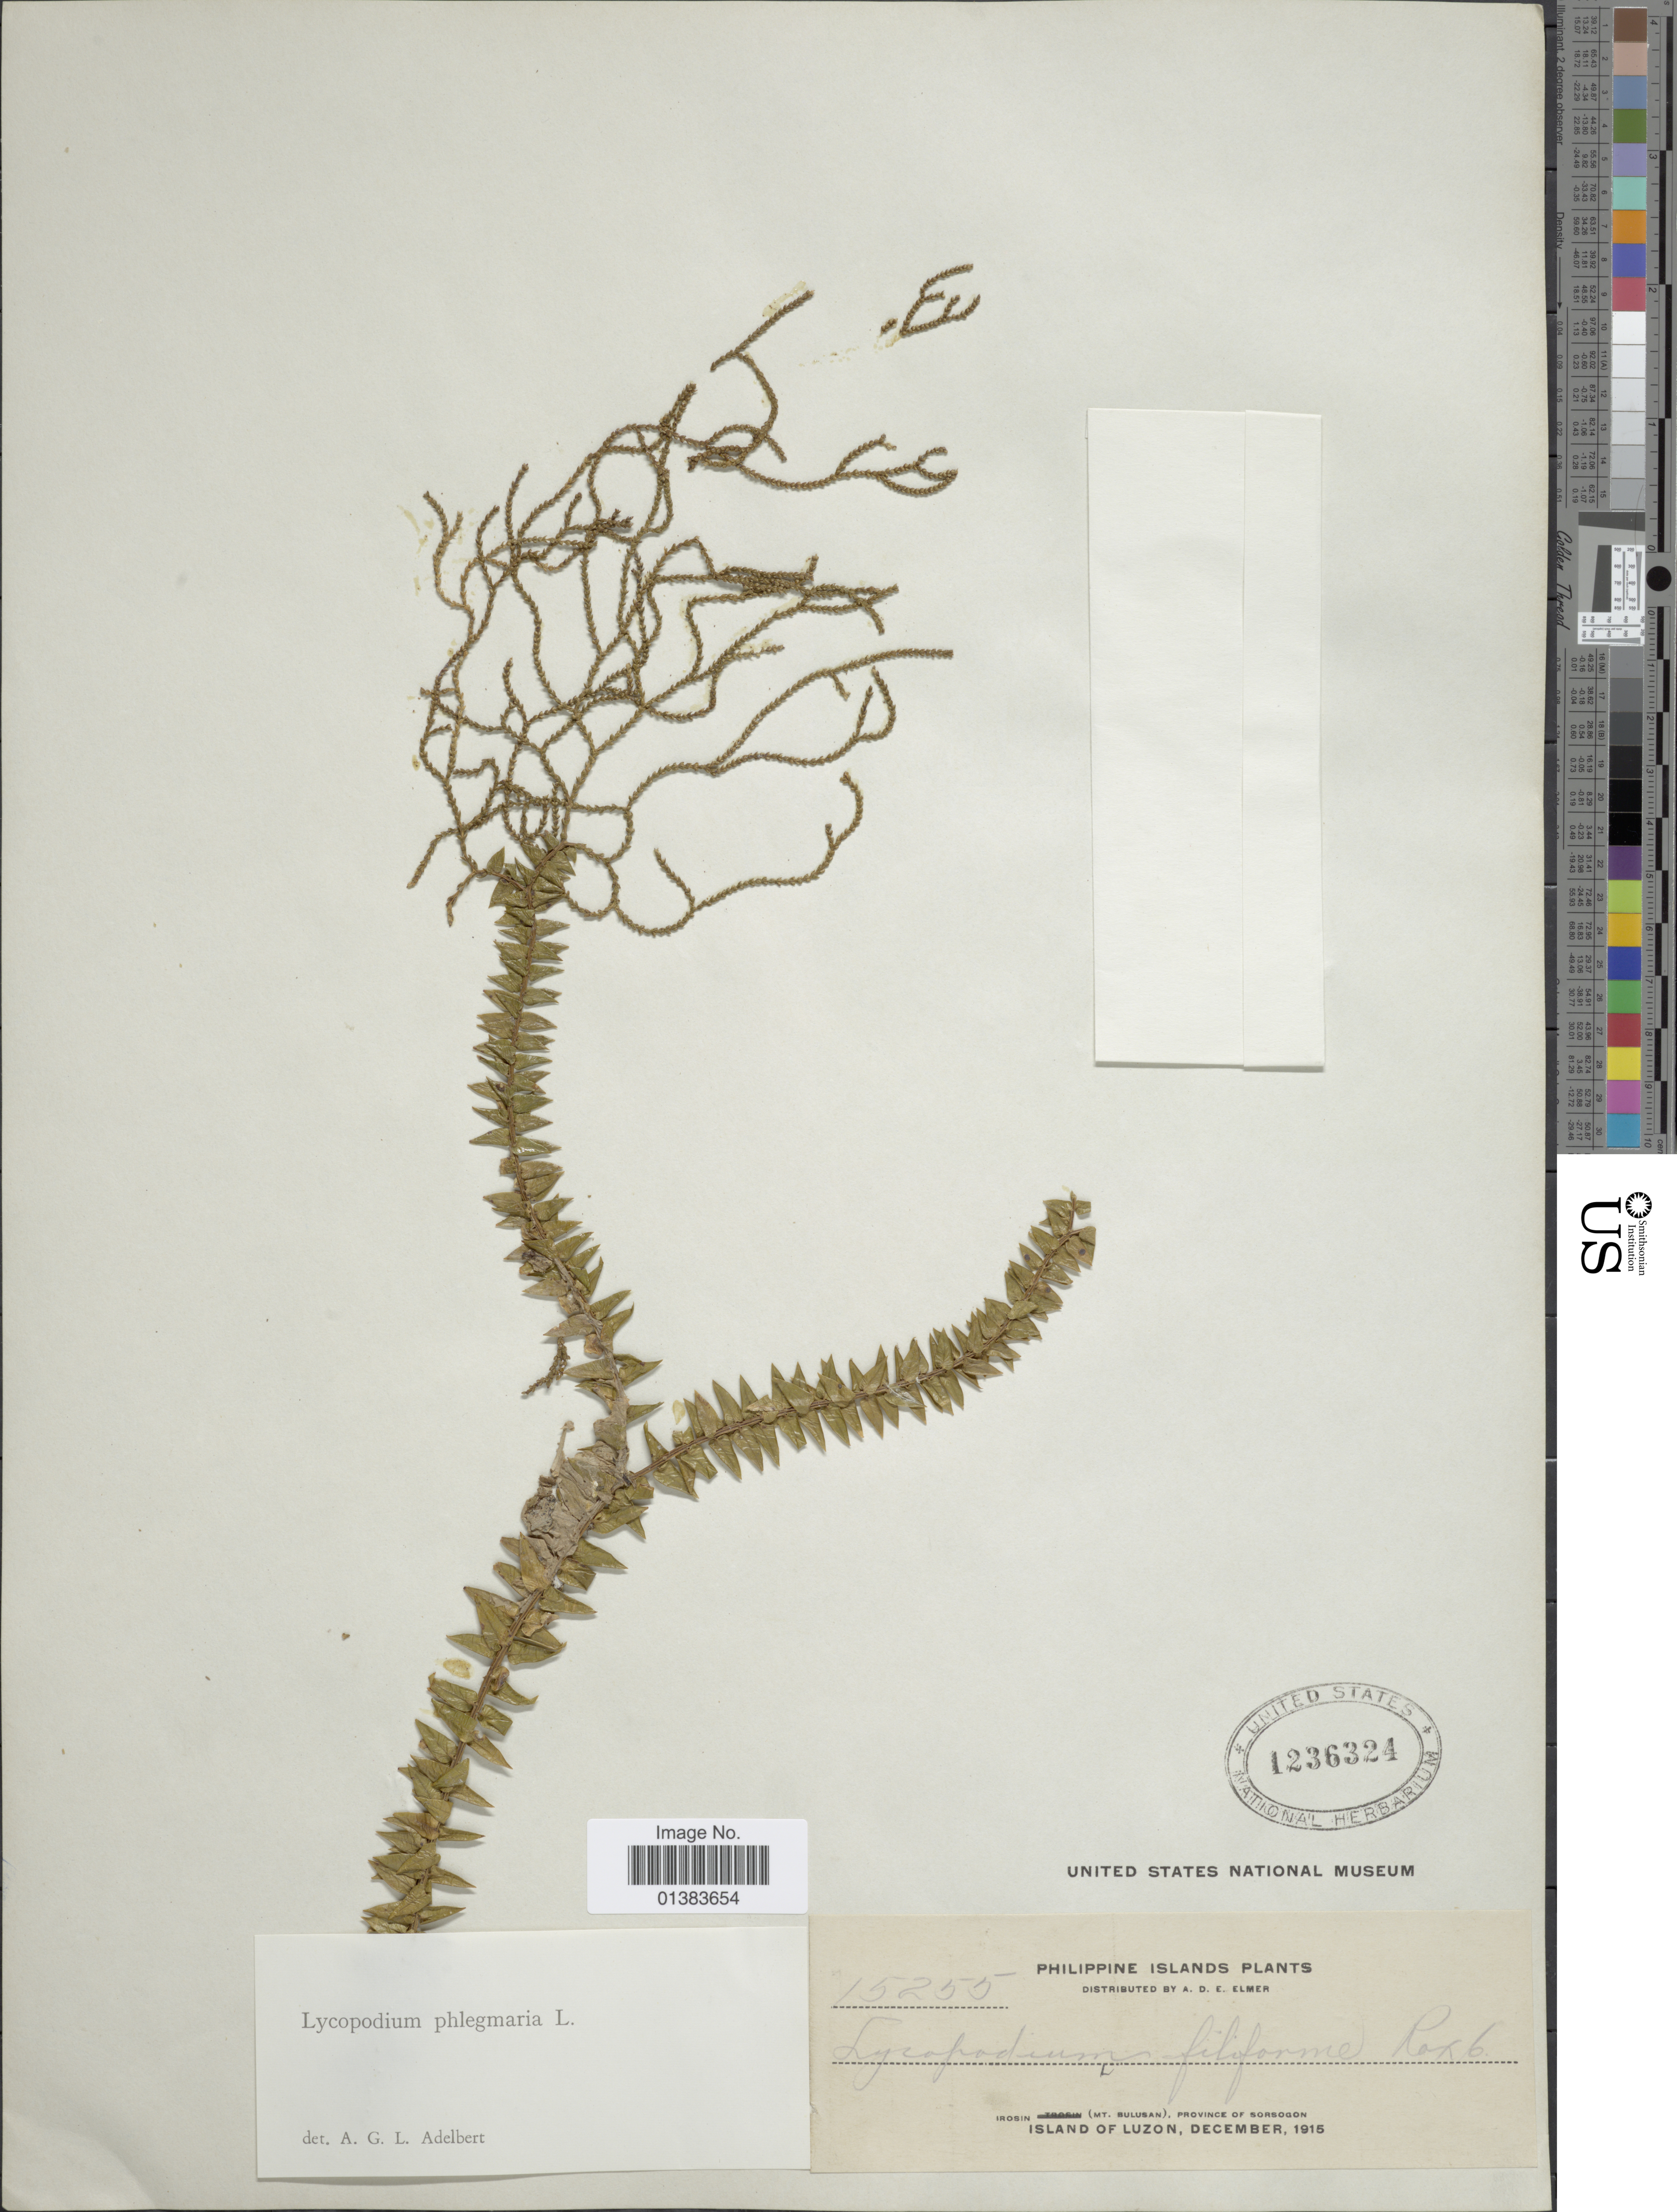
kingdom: Plantae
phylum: Tracheophyta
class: Lycopodiopsida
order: Lycopodiales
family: Lycopodiaceae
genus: Phlegmariurus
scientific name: Phlegmariurus kesselringii (Herter) comb. ined.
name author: (Herter)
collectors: A. D. E. Elmer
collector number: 15255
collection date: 1915-12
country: Philippines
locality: Philippine Islands Plants, Irosin (Mt. Bulusan), Province of Sorsogon, Island of Luzon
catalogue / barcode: US 1236324